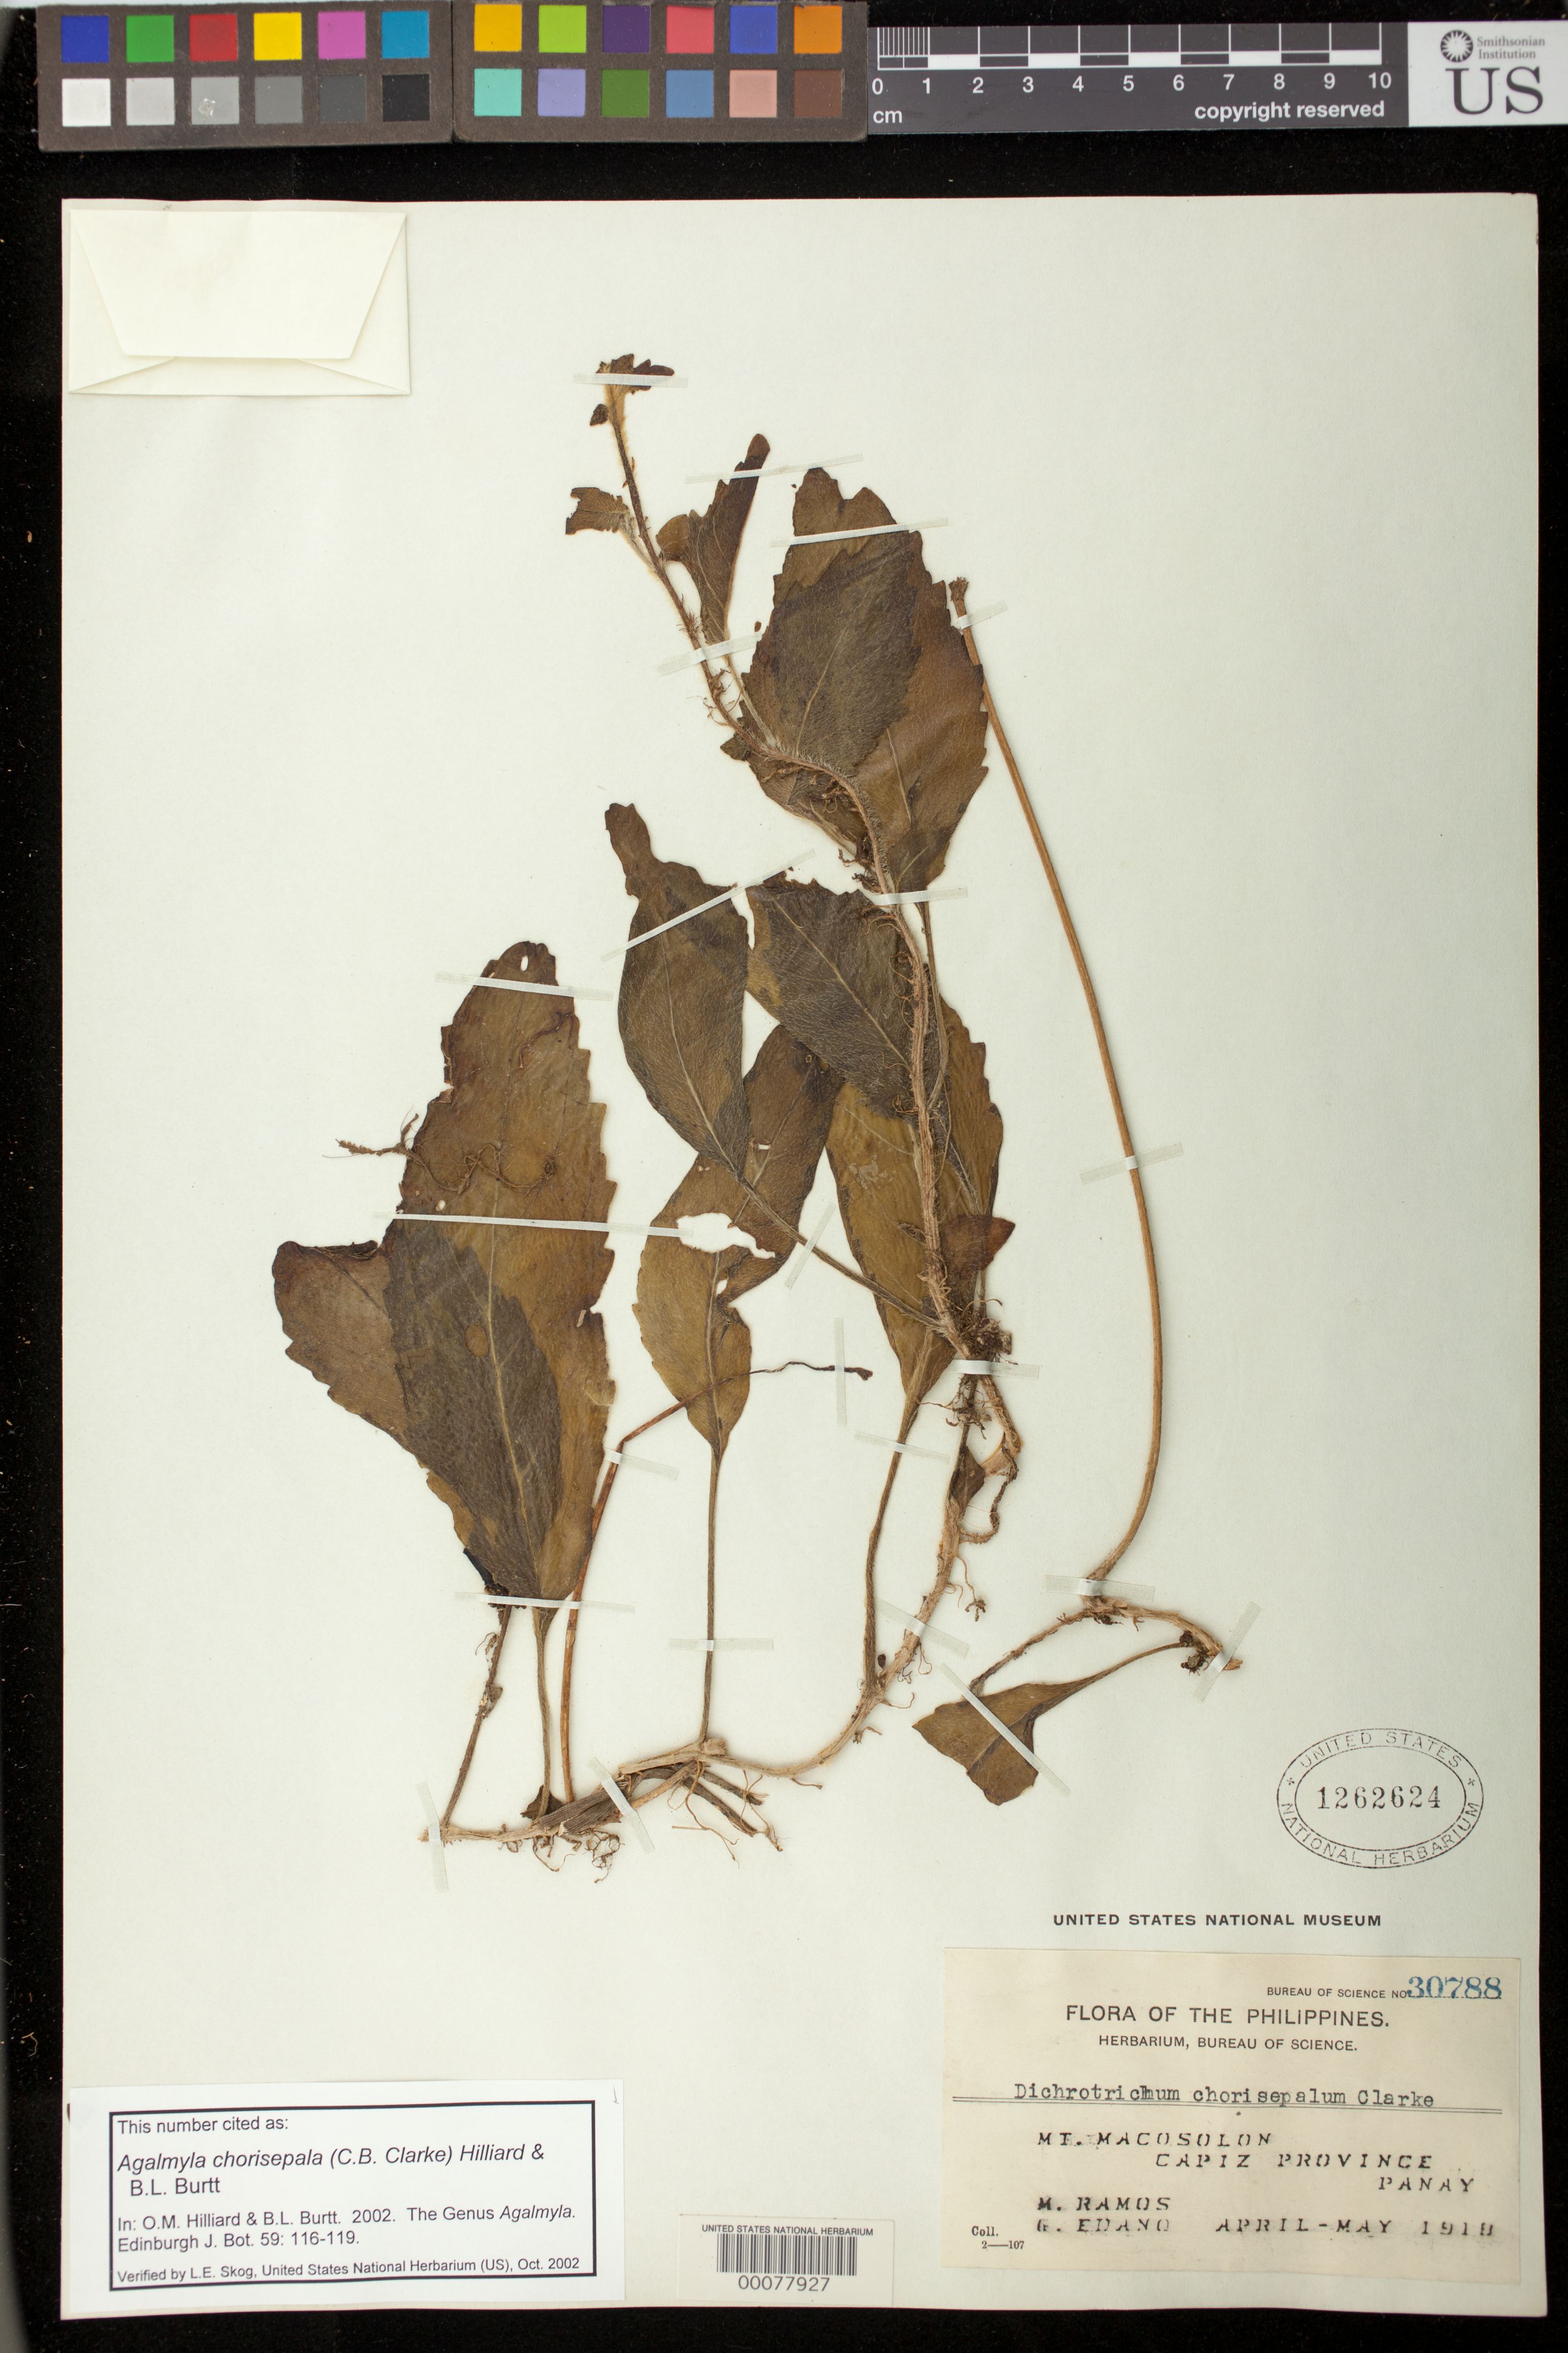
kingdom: Plantae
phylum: Tracheophyta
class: Magnoliopsida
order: Lamiales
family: Gesneriaceae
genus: Agalmyla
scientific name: Agalmyla chorisepala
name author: (C.B. Clarke) Hilliard & B.L. Burtt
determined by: Hilliard, O. M.; Burtt, B. L.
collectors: M. Ramos & G. Edaño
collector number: Bur. Sci. 30788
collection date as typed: Apr-May 1918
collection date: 1918-04/1918-05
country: Philippines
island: Panay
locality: Mt. Macosolon, Capiz Province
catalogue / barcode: US 1262624